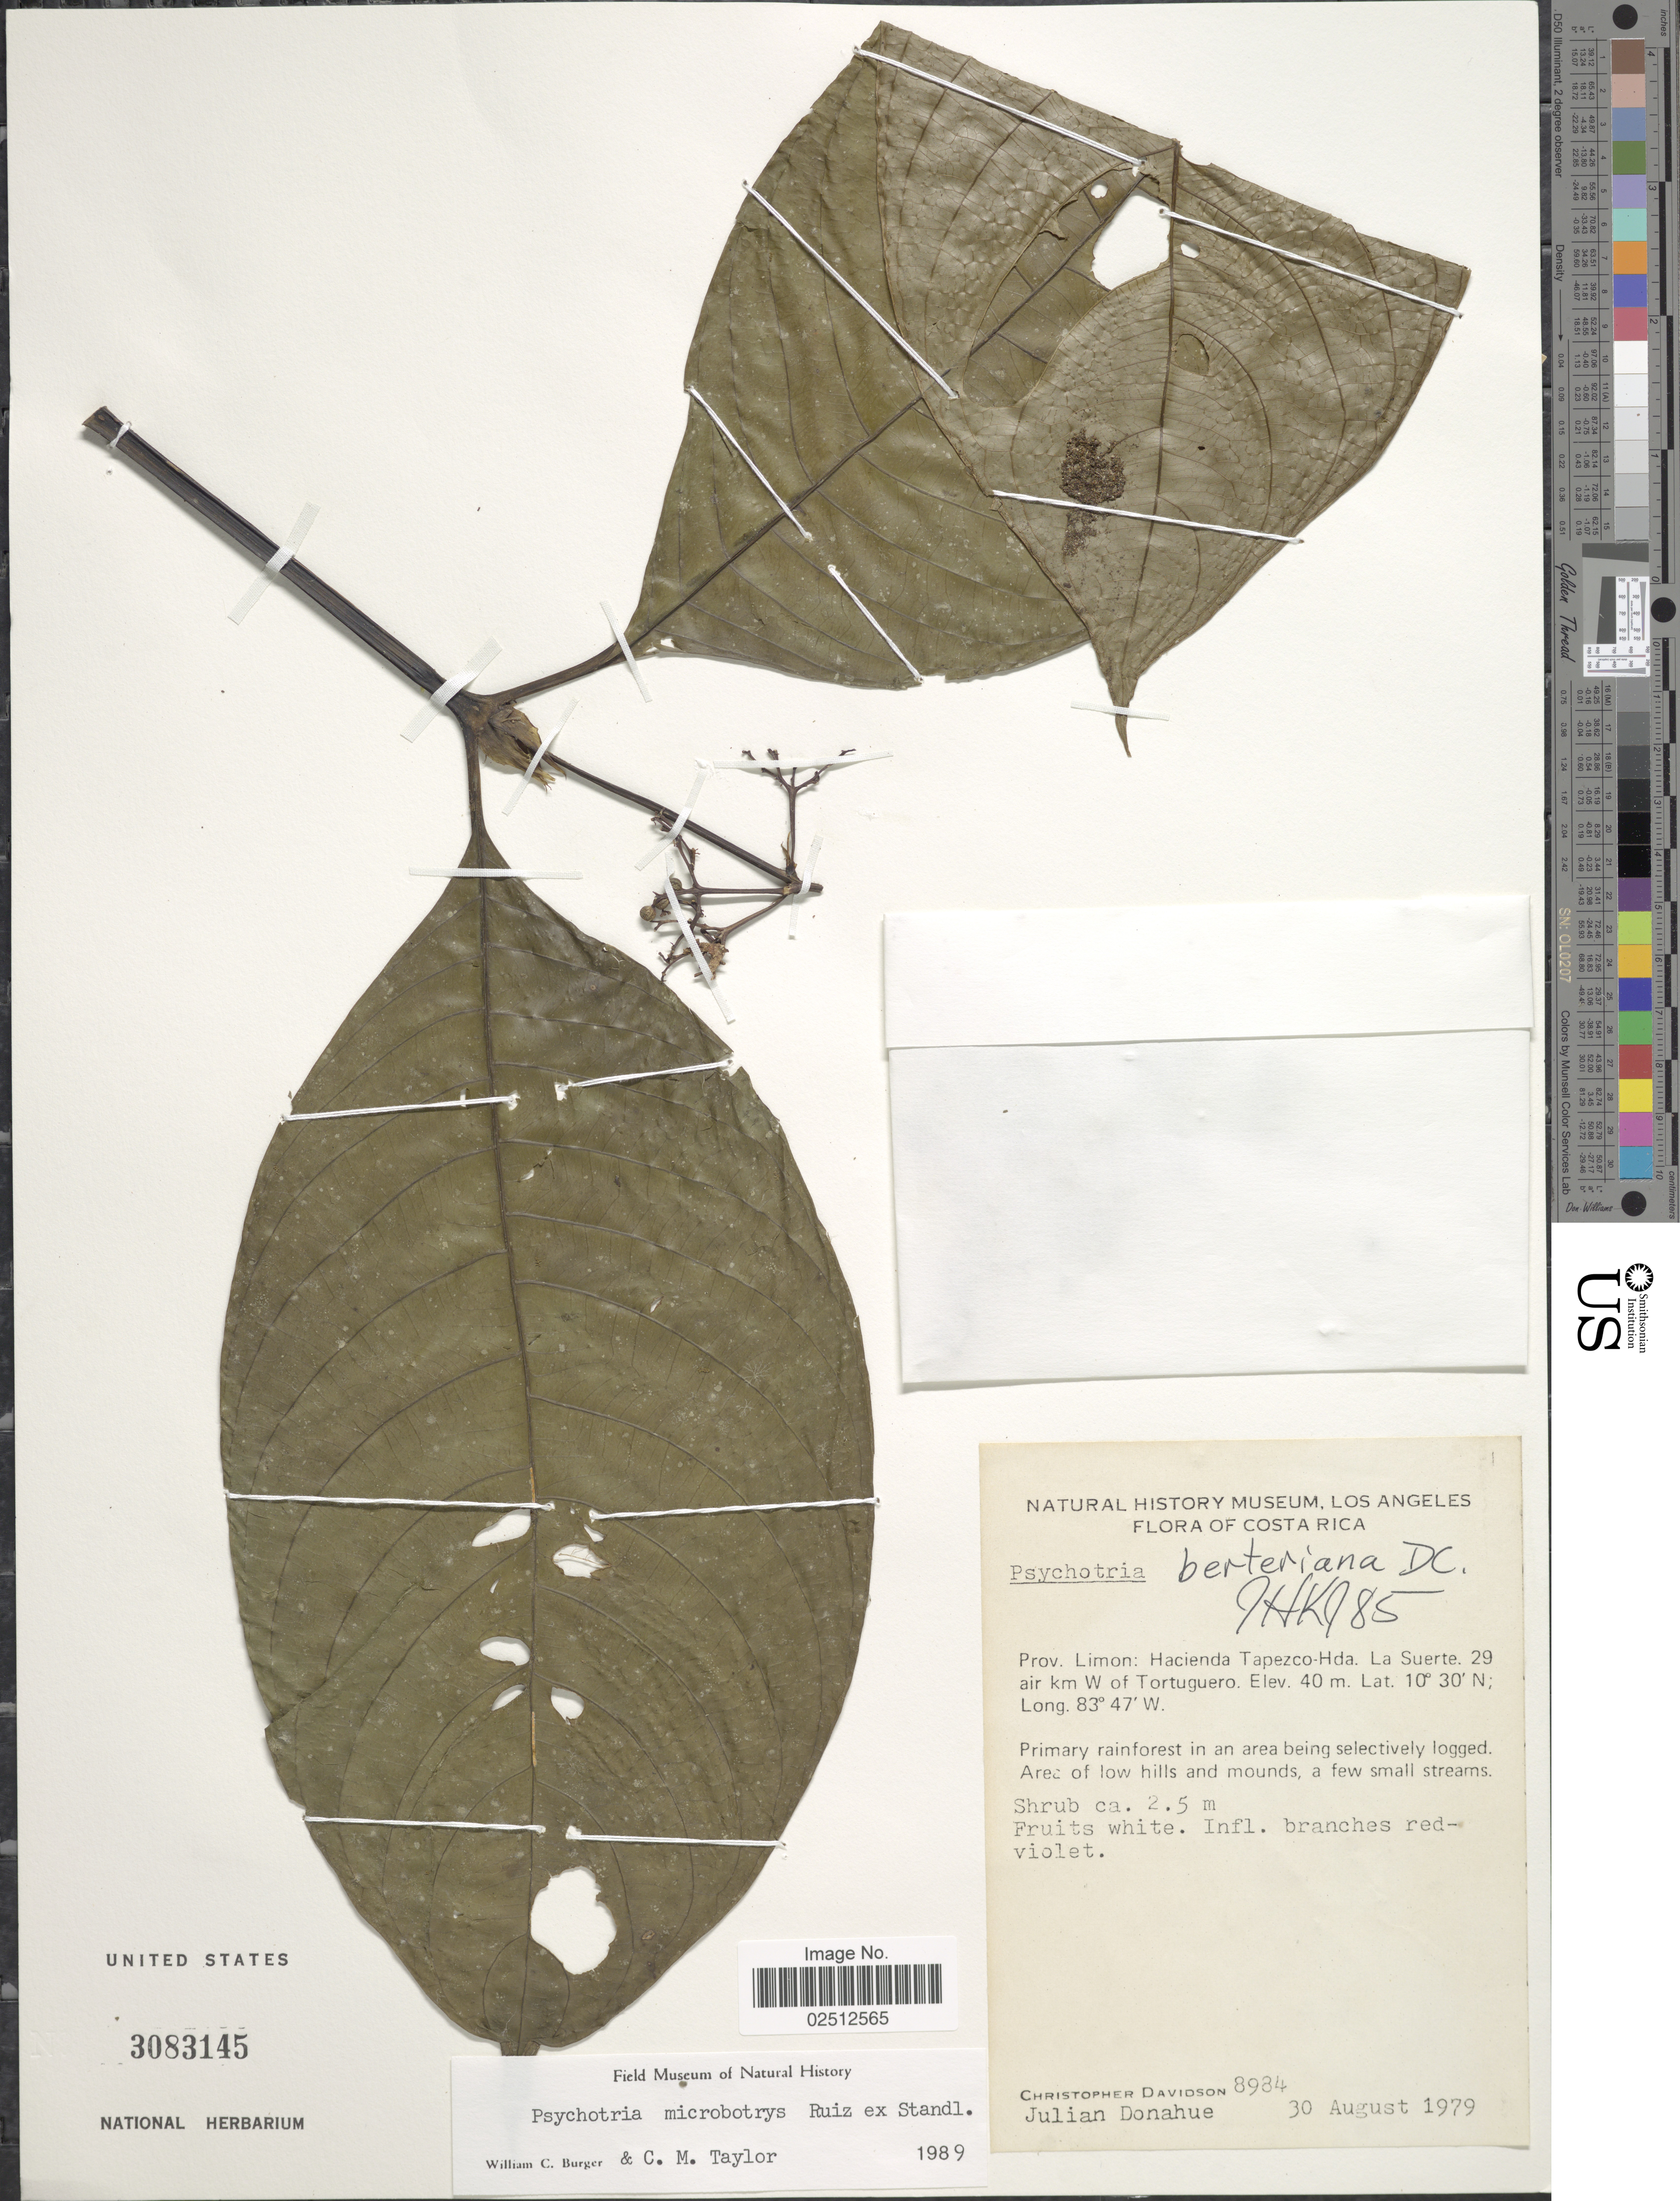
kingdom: Plantae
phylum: Tracheophyta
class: Magnoliopsida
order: Gentianales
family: Rubiaceae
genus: Psychotria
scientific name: Psychotria microbotrys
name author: Ruiz ex Standl.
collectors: C. Davidson & J. Donahue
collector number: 8984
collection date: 1979-08-30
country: Costa Rica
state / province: Limón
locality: Prov. Limon: Hacienda Tapezco-Hda, la Suerte, 29 air km W of Tortuguero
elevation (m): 40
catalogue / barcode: US 3083145